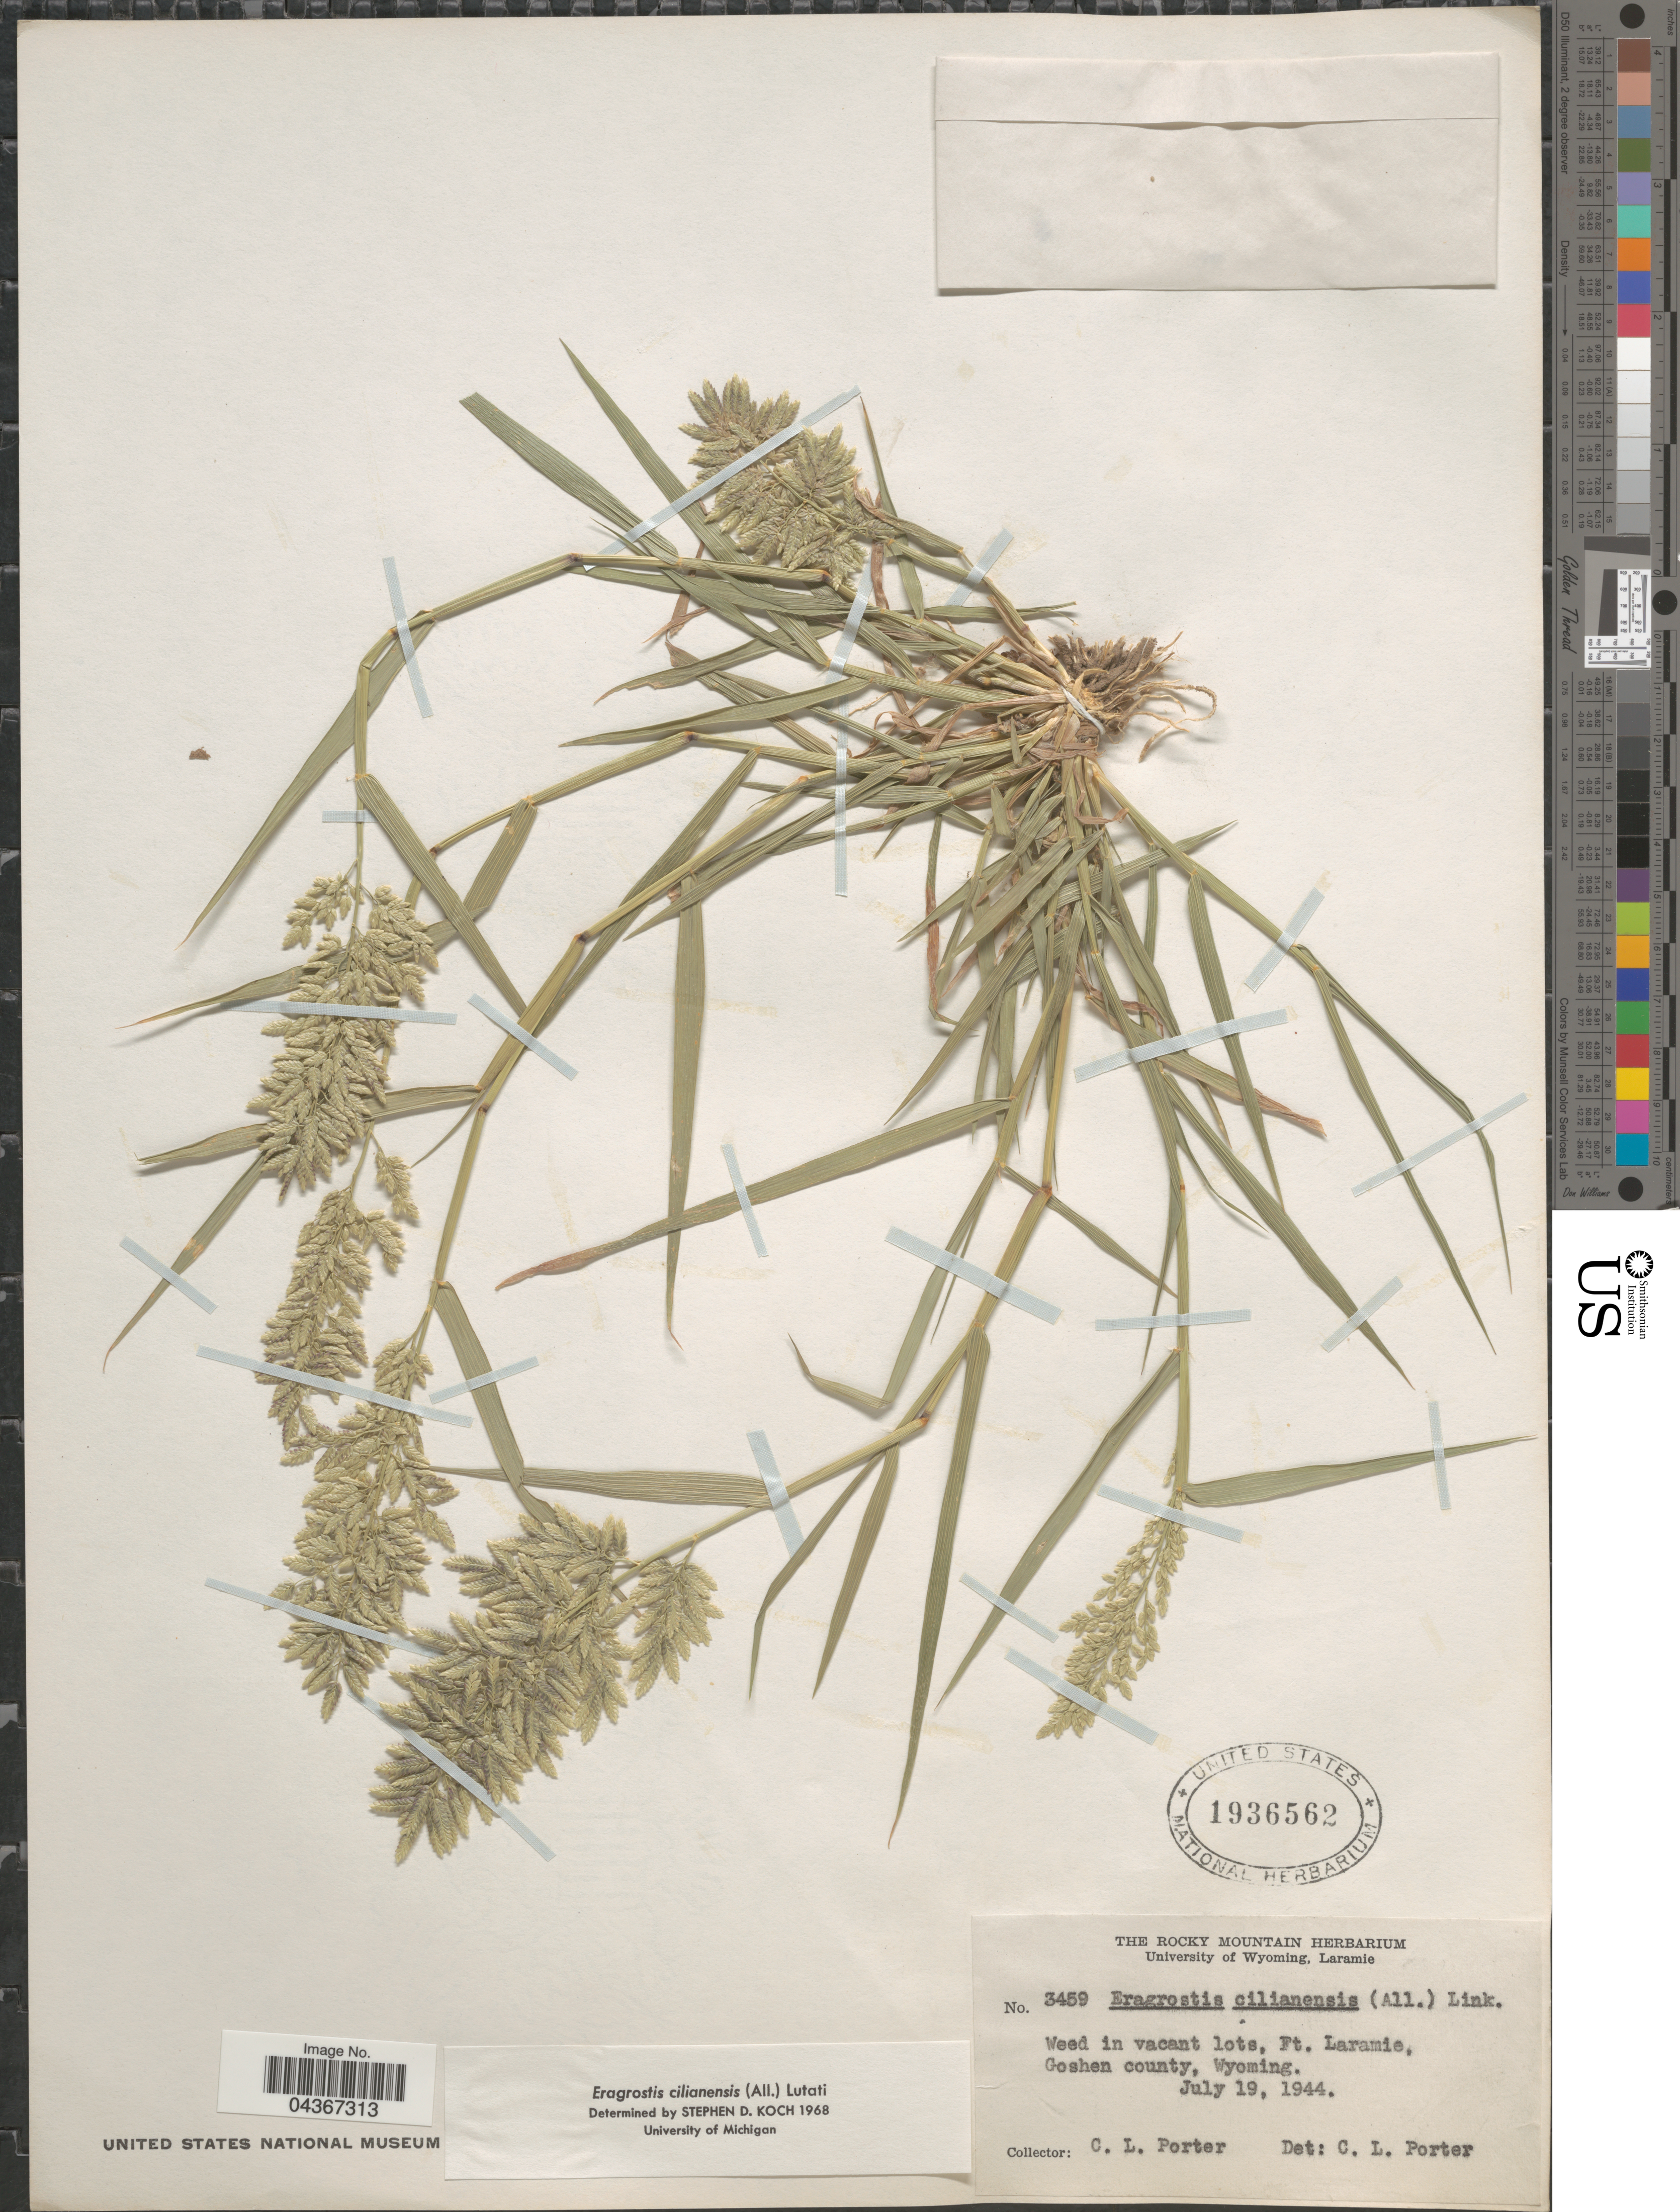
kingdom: Plantae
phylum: Tracheophyta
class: Liliopsida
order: Poales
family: Poaceae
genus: Eragrostis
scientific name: Eragrostis cilianensis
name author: (Bellardi) Vignolo ex Janch.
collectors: C. L. Porter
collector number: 3459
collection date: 1944-07-19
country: United States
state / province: Wyoming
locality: In vacant lots, Ft. Laramie, Goshen county.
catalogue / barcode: US 1936562